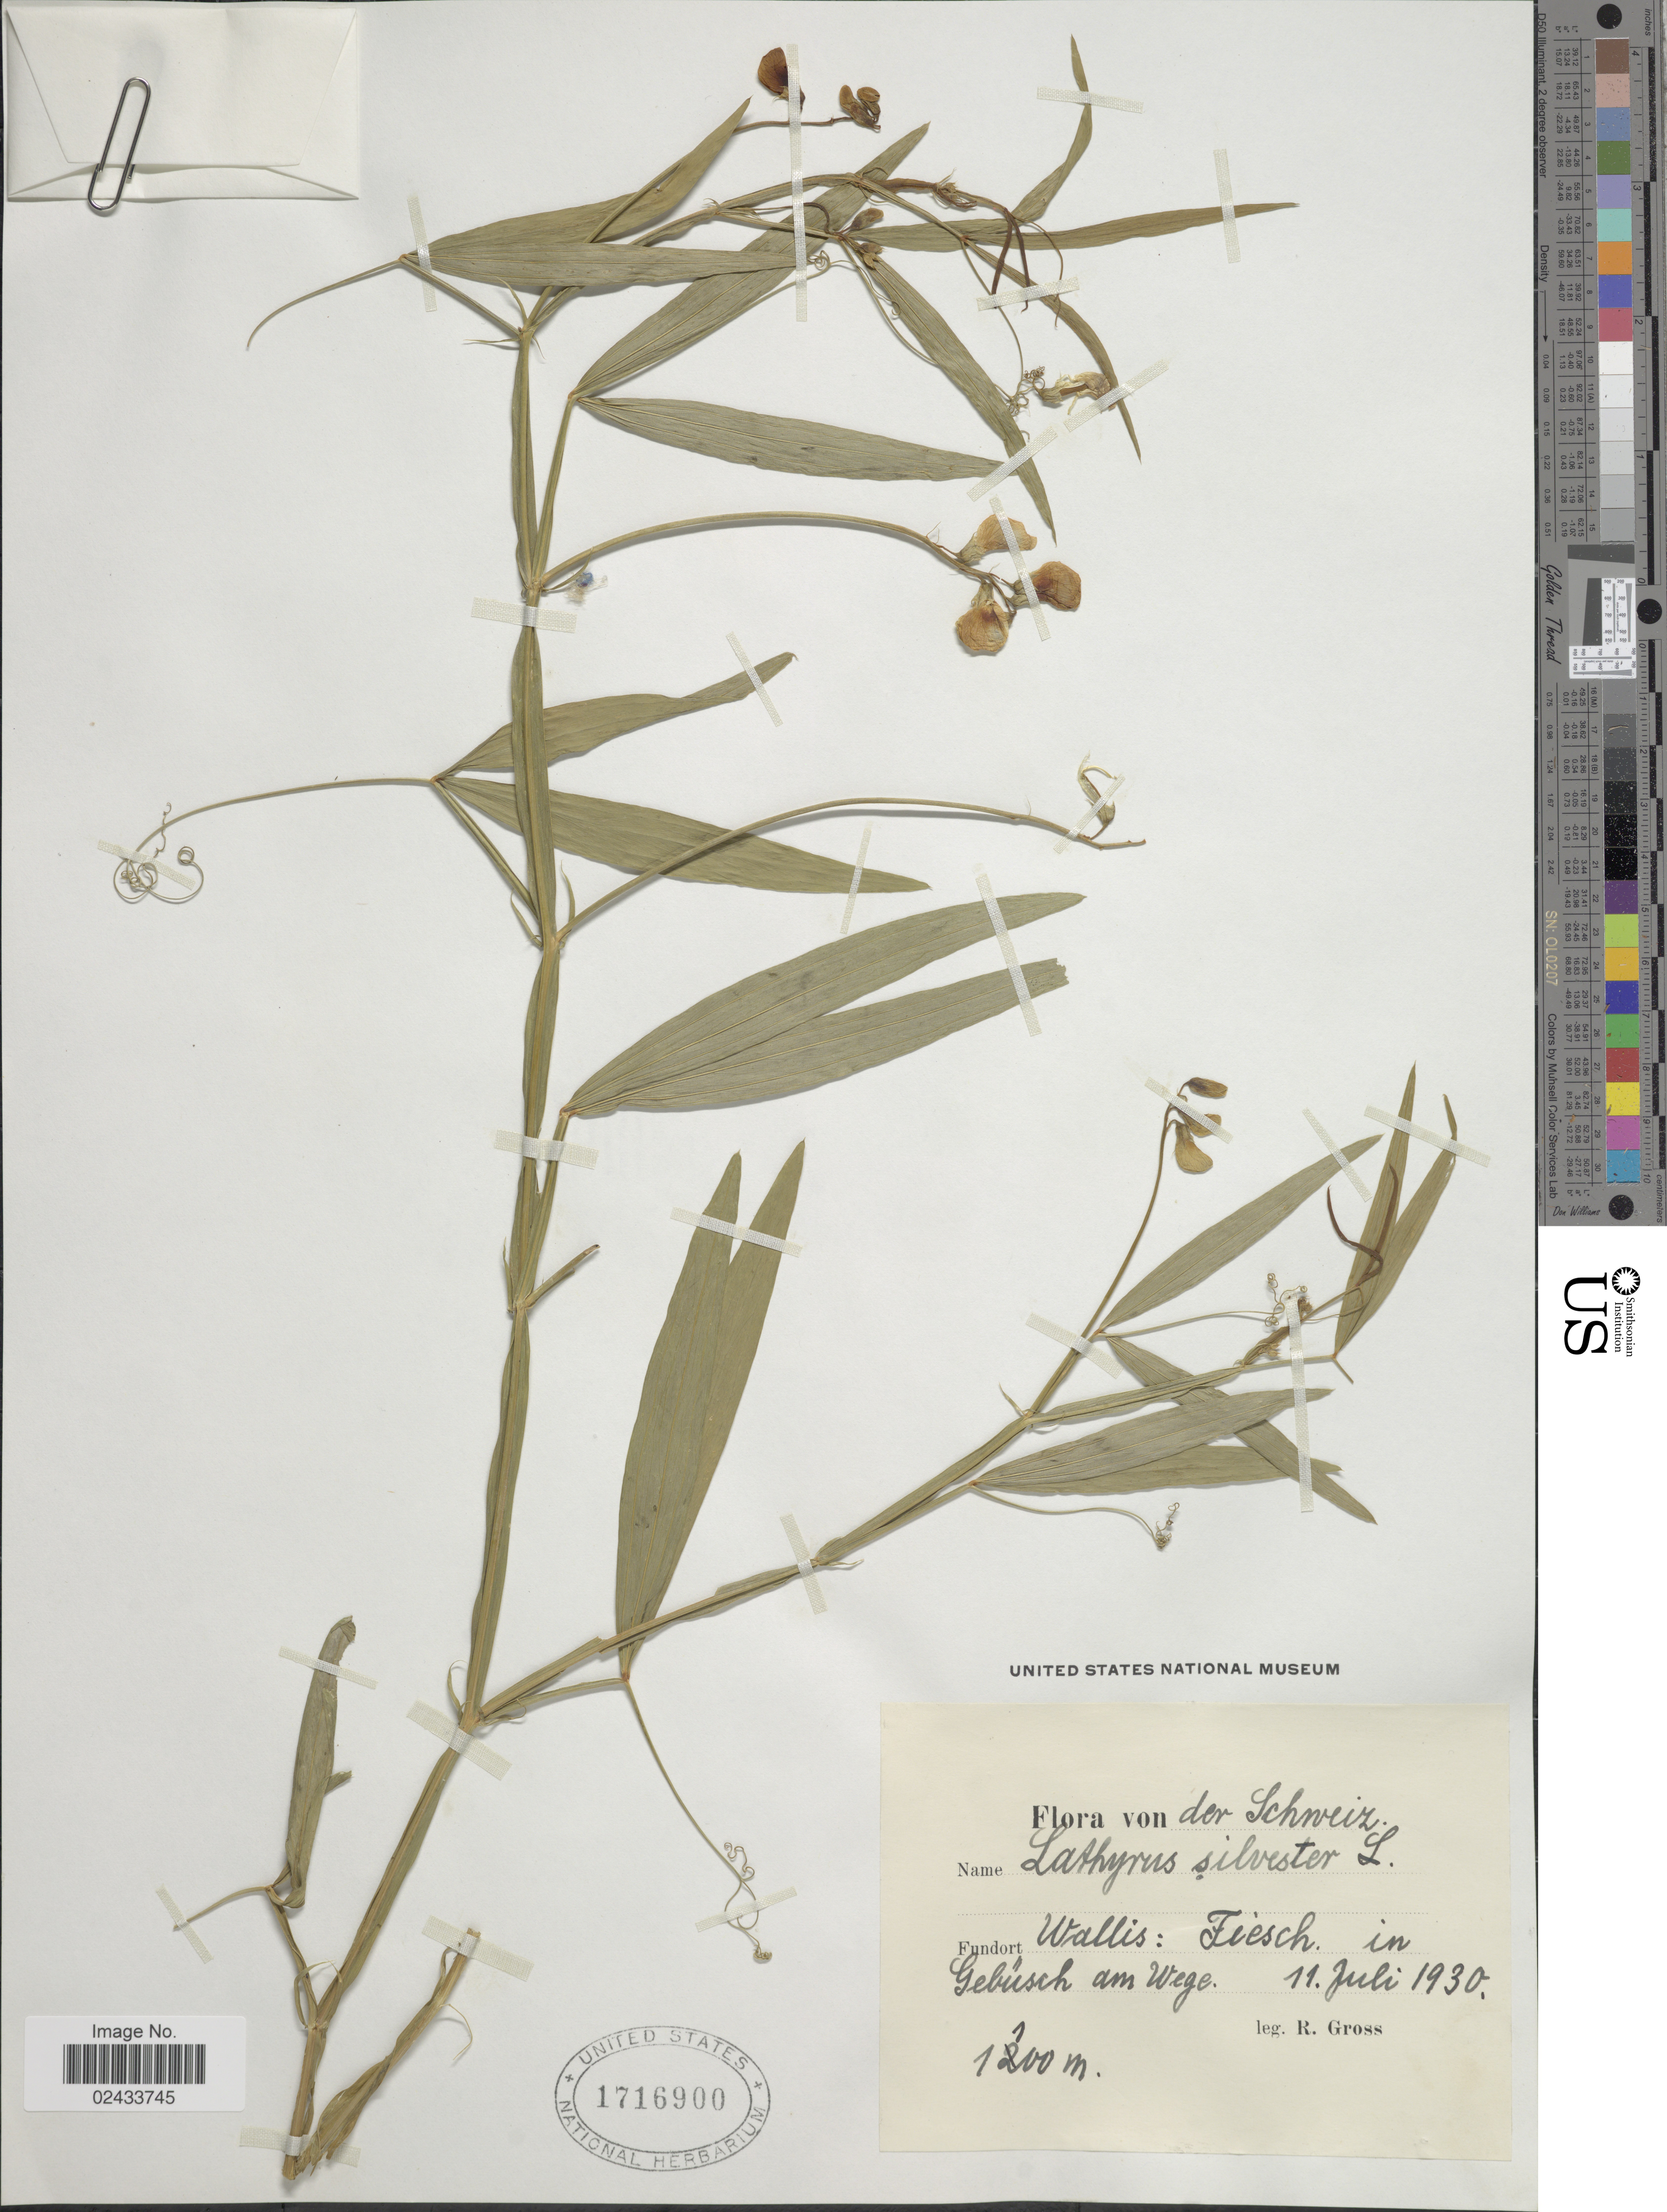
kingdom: Plantae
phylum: Tracheophyta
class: Magnoliopsida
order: Fabales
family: Fabaceae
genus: Lathyrus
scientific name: Lathyrus sylvestris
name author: L.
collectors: R. Gross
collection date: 1930-07-11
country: Wallis and Futuna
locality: Von der Schneiz, Fundort Wallis: Fiesch in Gebusch am Wege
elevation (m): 1200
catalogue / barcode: US 1716900